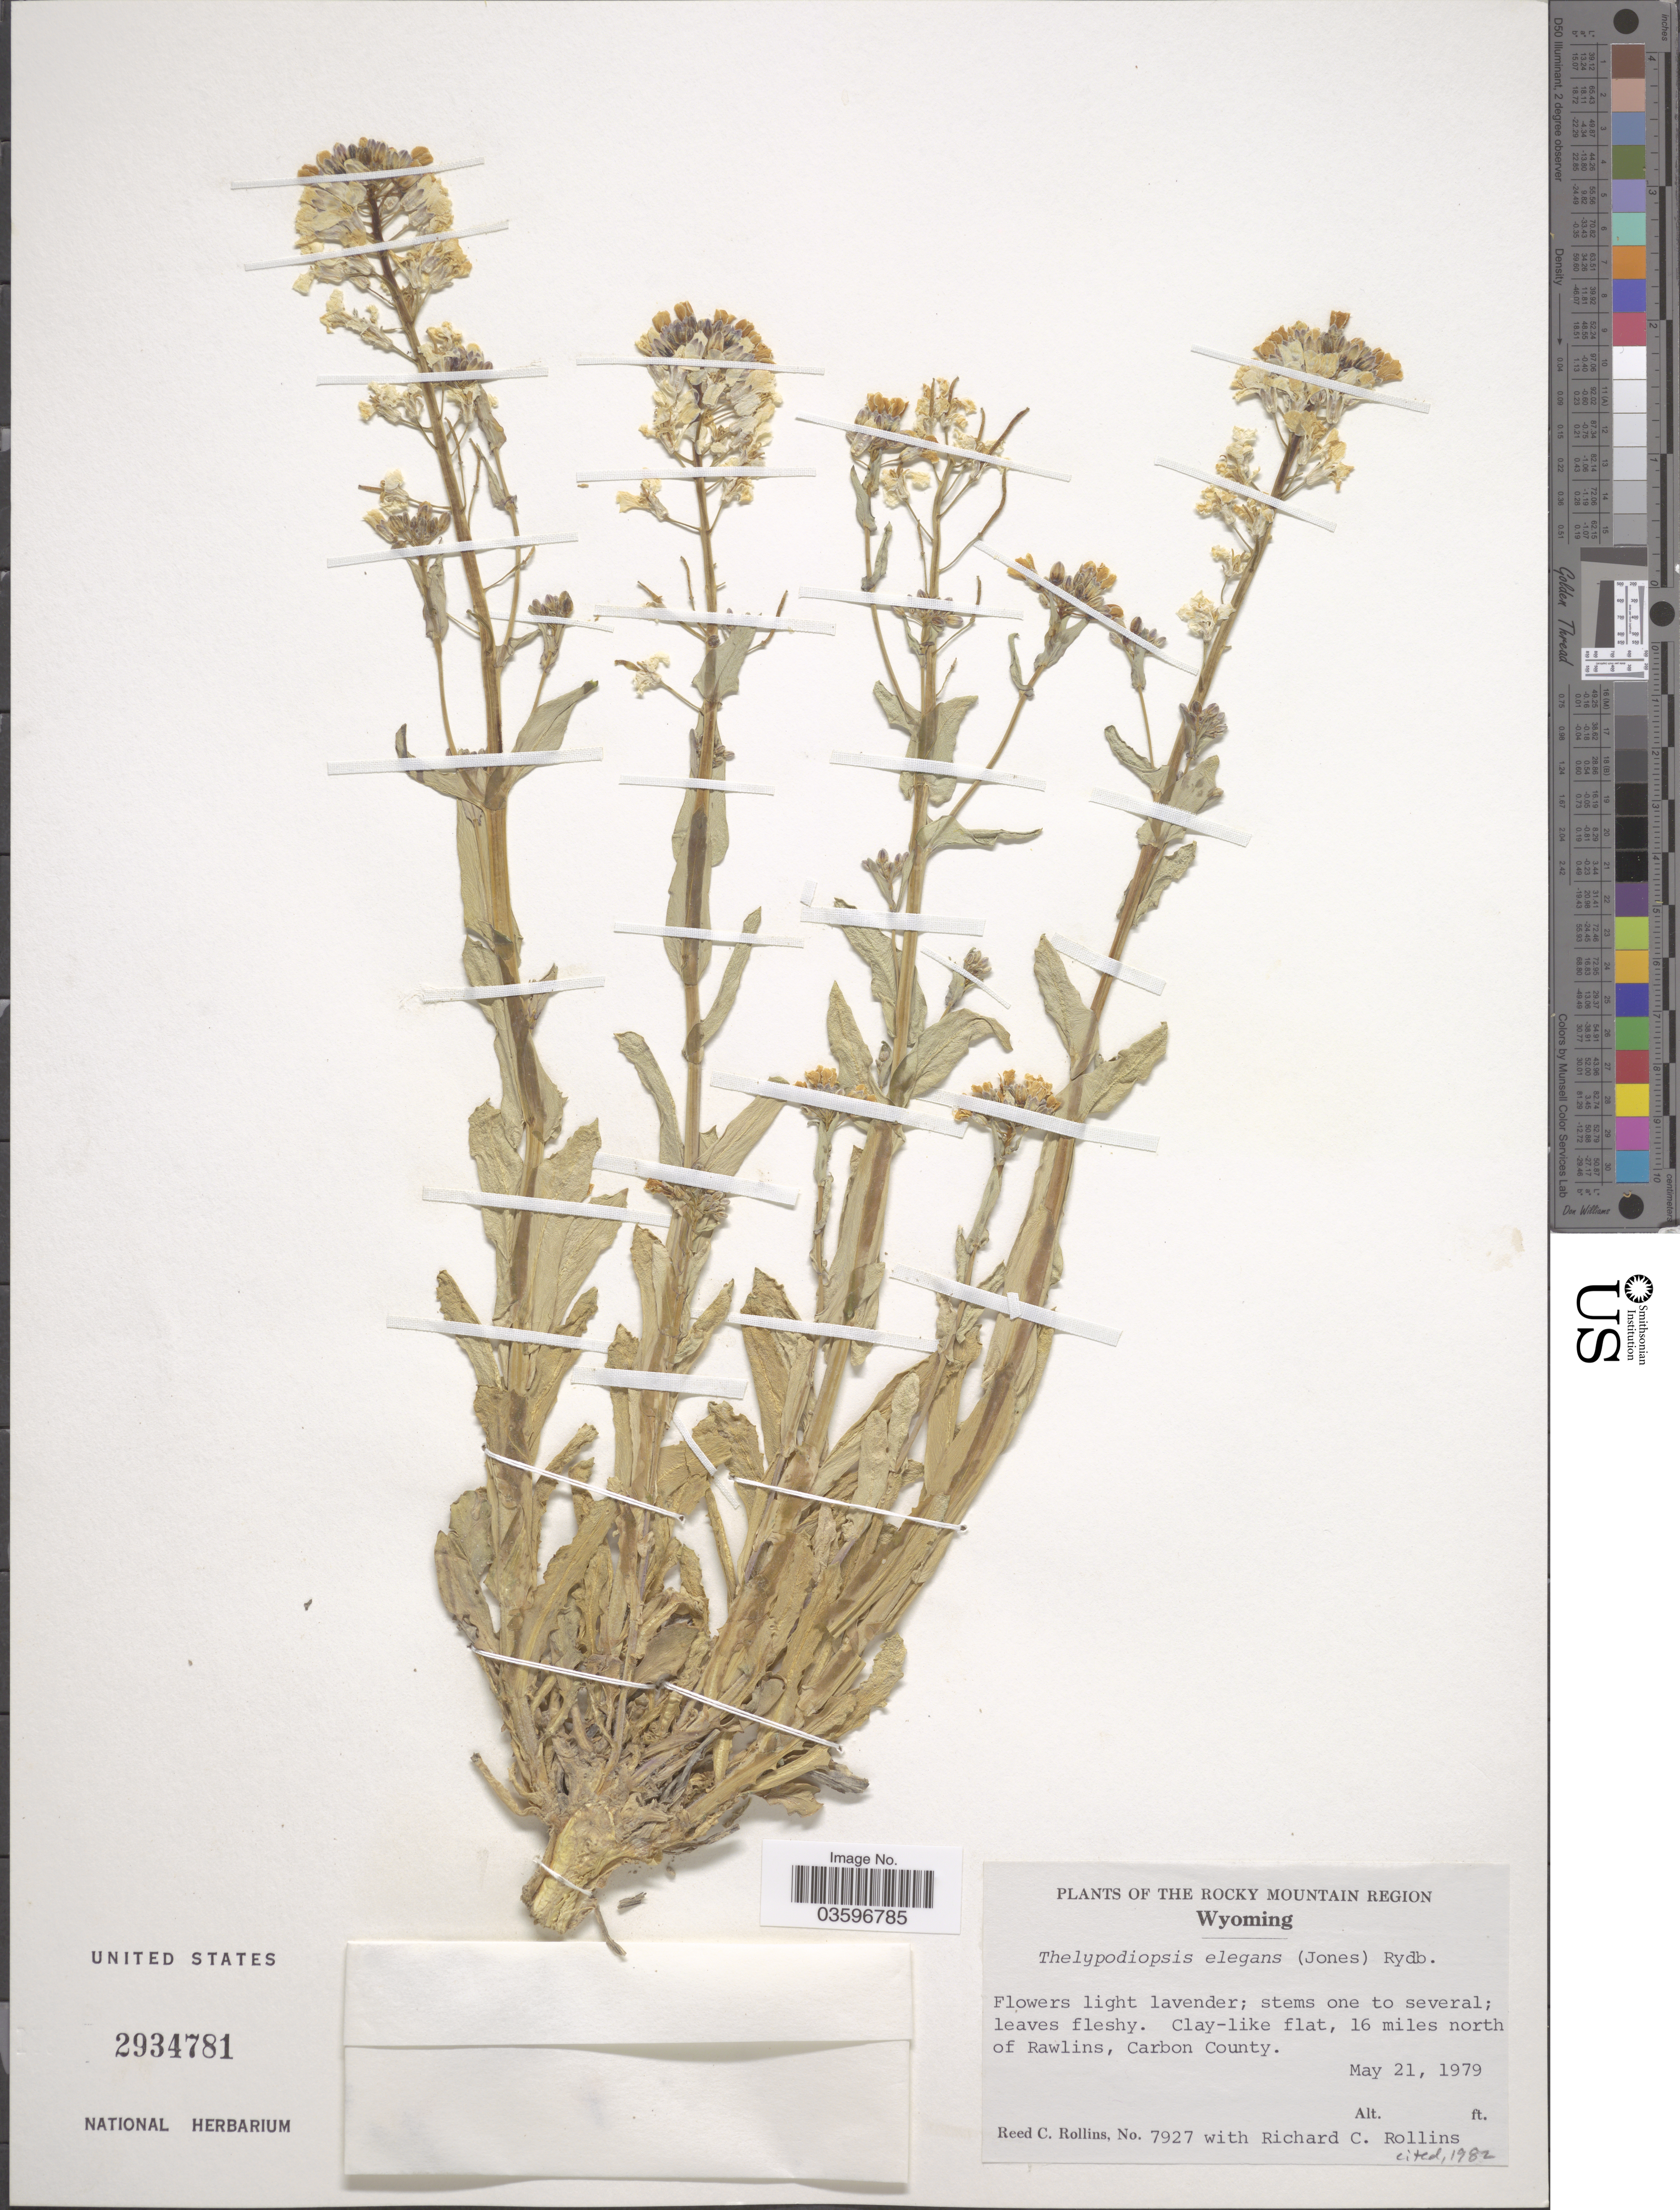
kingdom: Plantae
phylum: Tracheophyta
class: Magnoliopsida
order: Brassicales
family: Brassicaceae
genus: Thelypodiopsis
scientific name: Thelypodiopsis elegans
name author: (M.E. Jones) Rydb.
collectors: R. C. Rollins & R. C. Rollins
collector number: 7927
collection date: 1979-05-21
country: United States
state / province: Wyoming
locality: The Rocky Mountain Region. 16 miles north of Rawlins, Carbon County.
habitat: clay like flat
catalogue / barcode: US 2934781